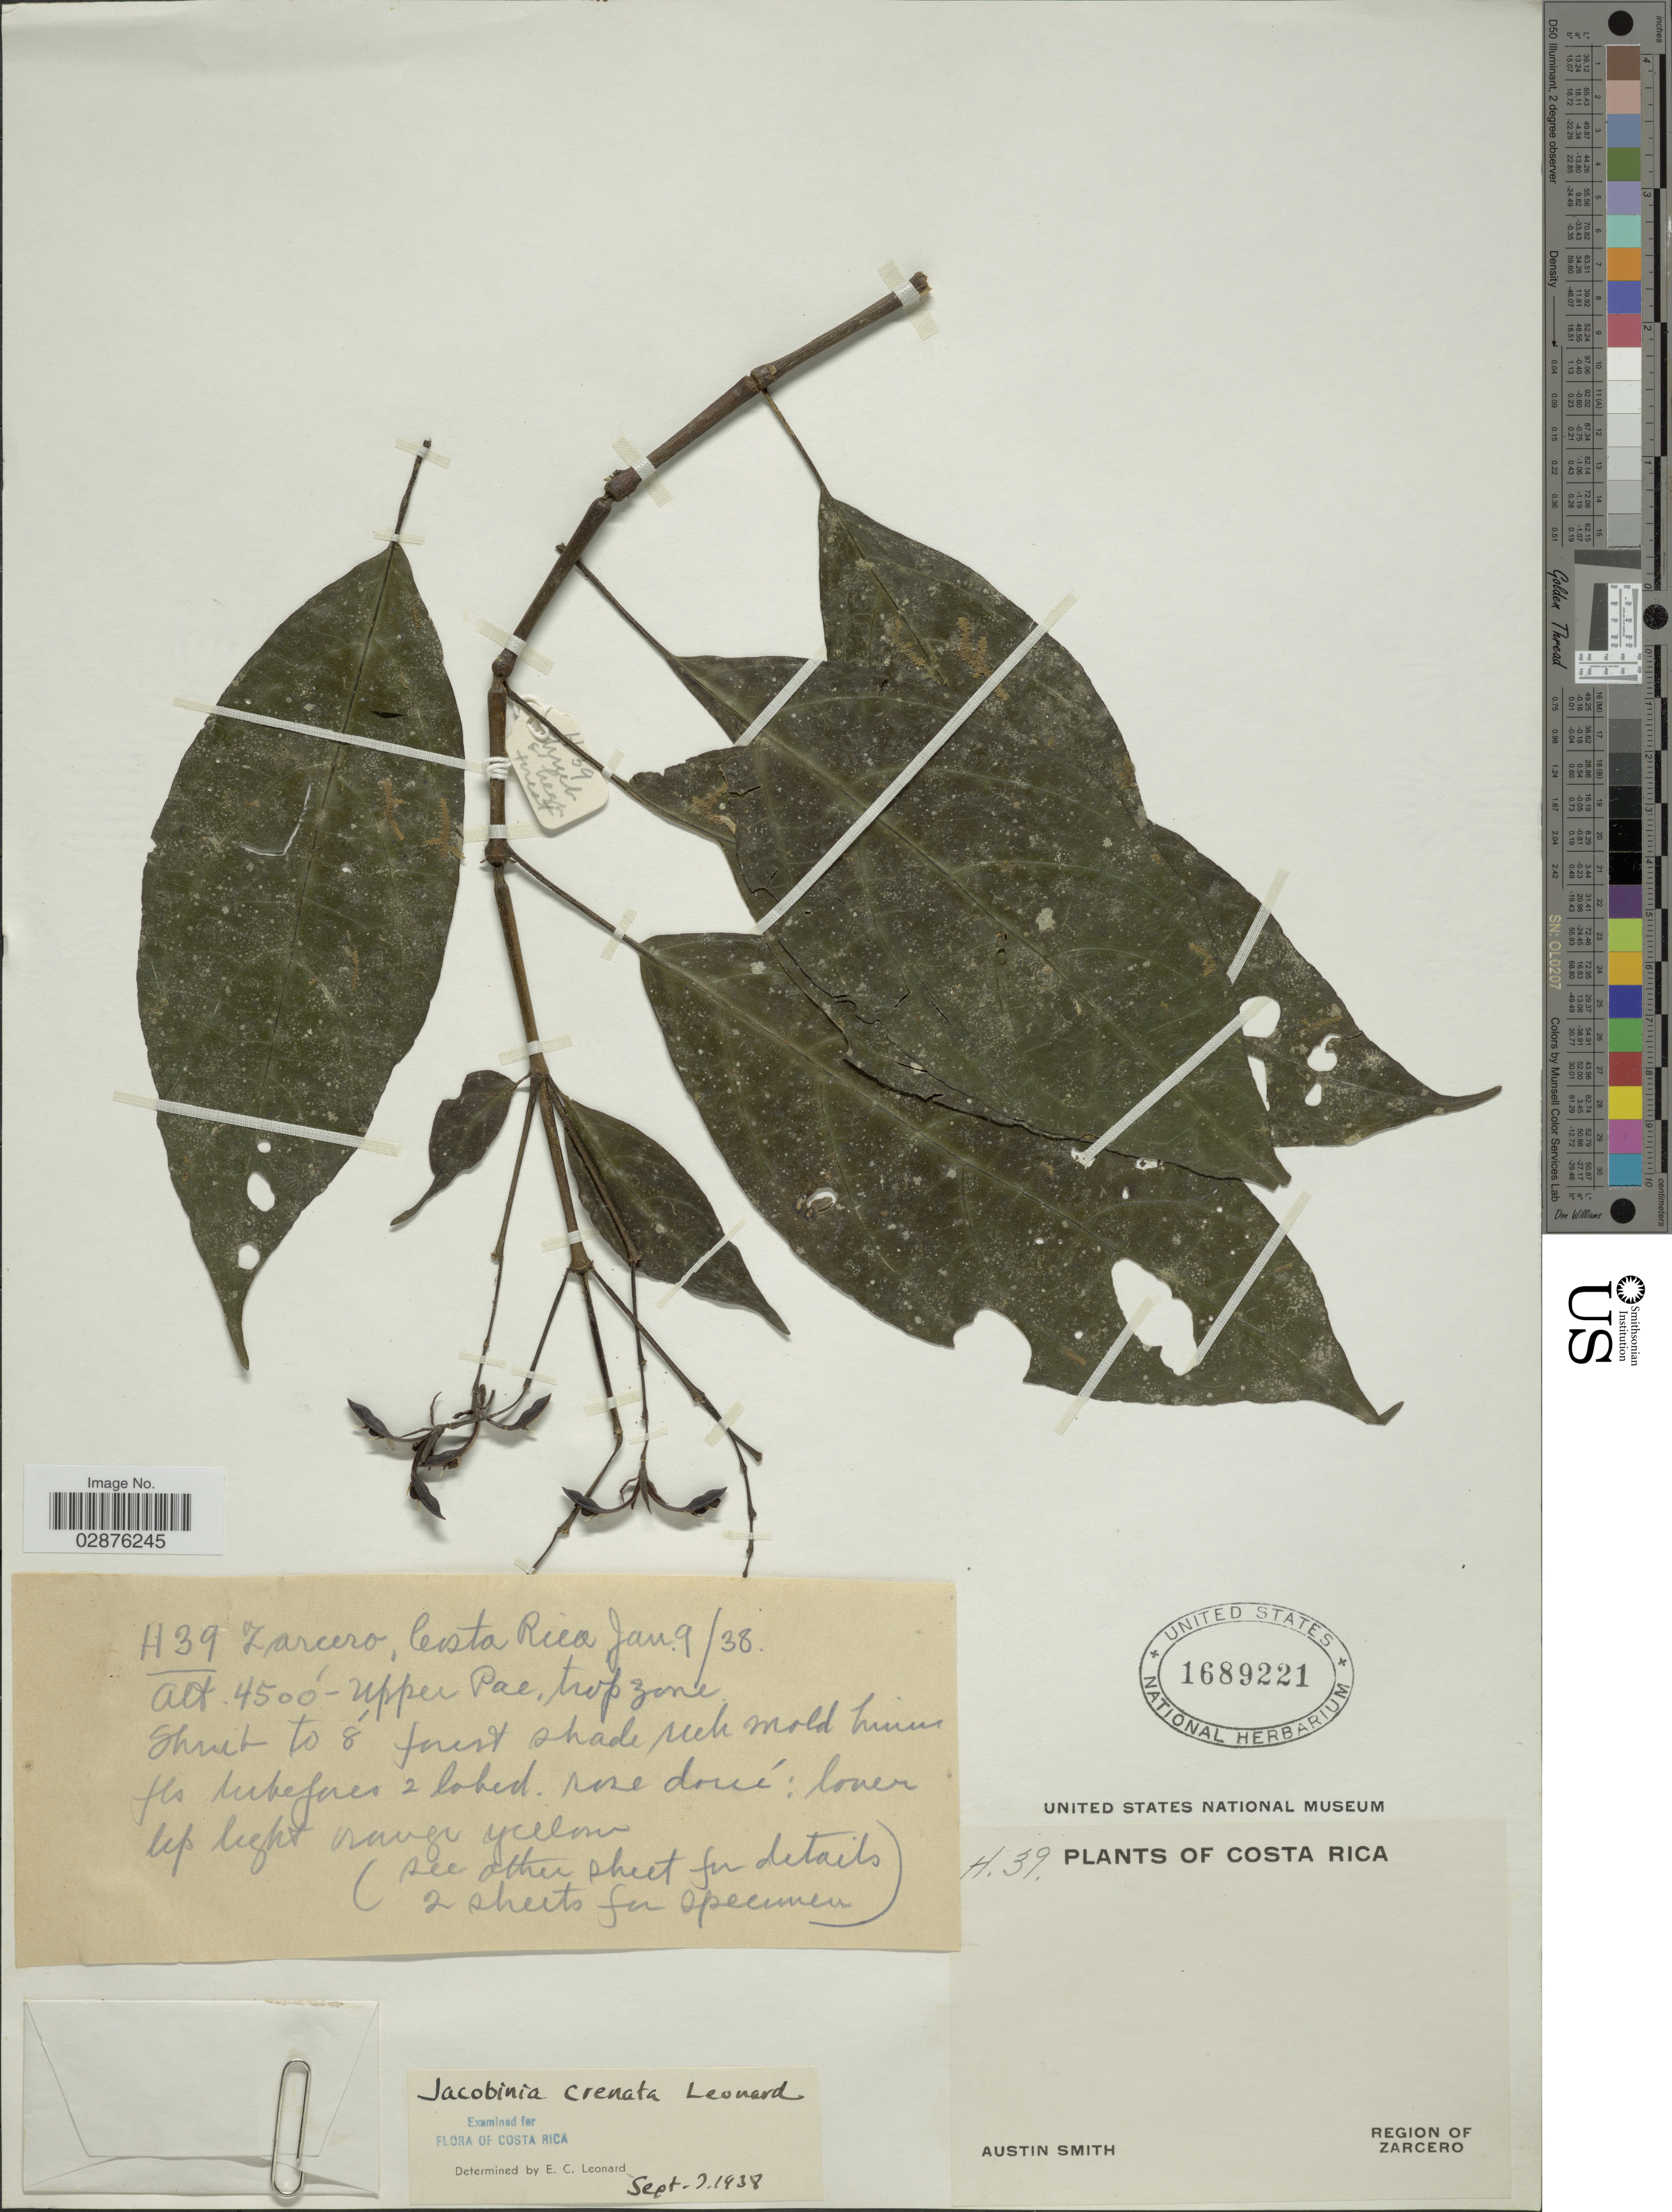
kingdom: Plantae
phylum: Tracheophyta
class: Magnoliopsida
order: Lamiales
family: Acanthaceae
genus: Justicia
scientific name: Justicia crenata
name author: (Leonard) Durkee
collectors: Aust P. Smith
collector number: A39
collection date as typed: Transcribed d/m/y: 9/1/38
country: Costa Rica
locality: Region of Zarcero, Upper Pae.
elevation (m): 1372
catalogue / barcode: US 1689221